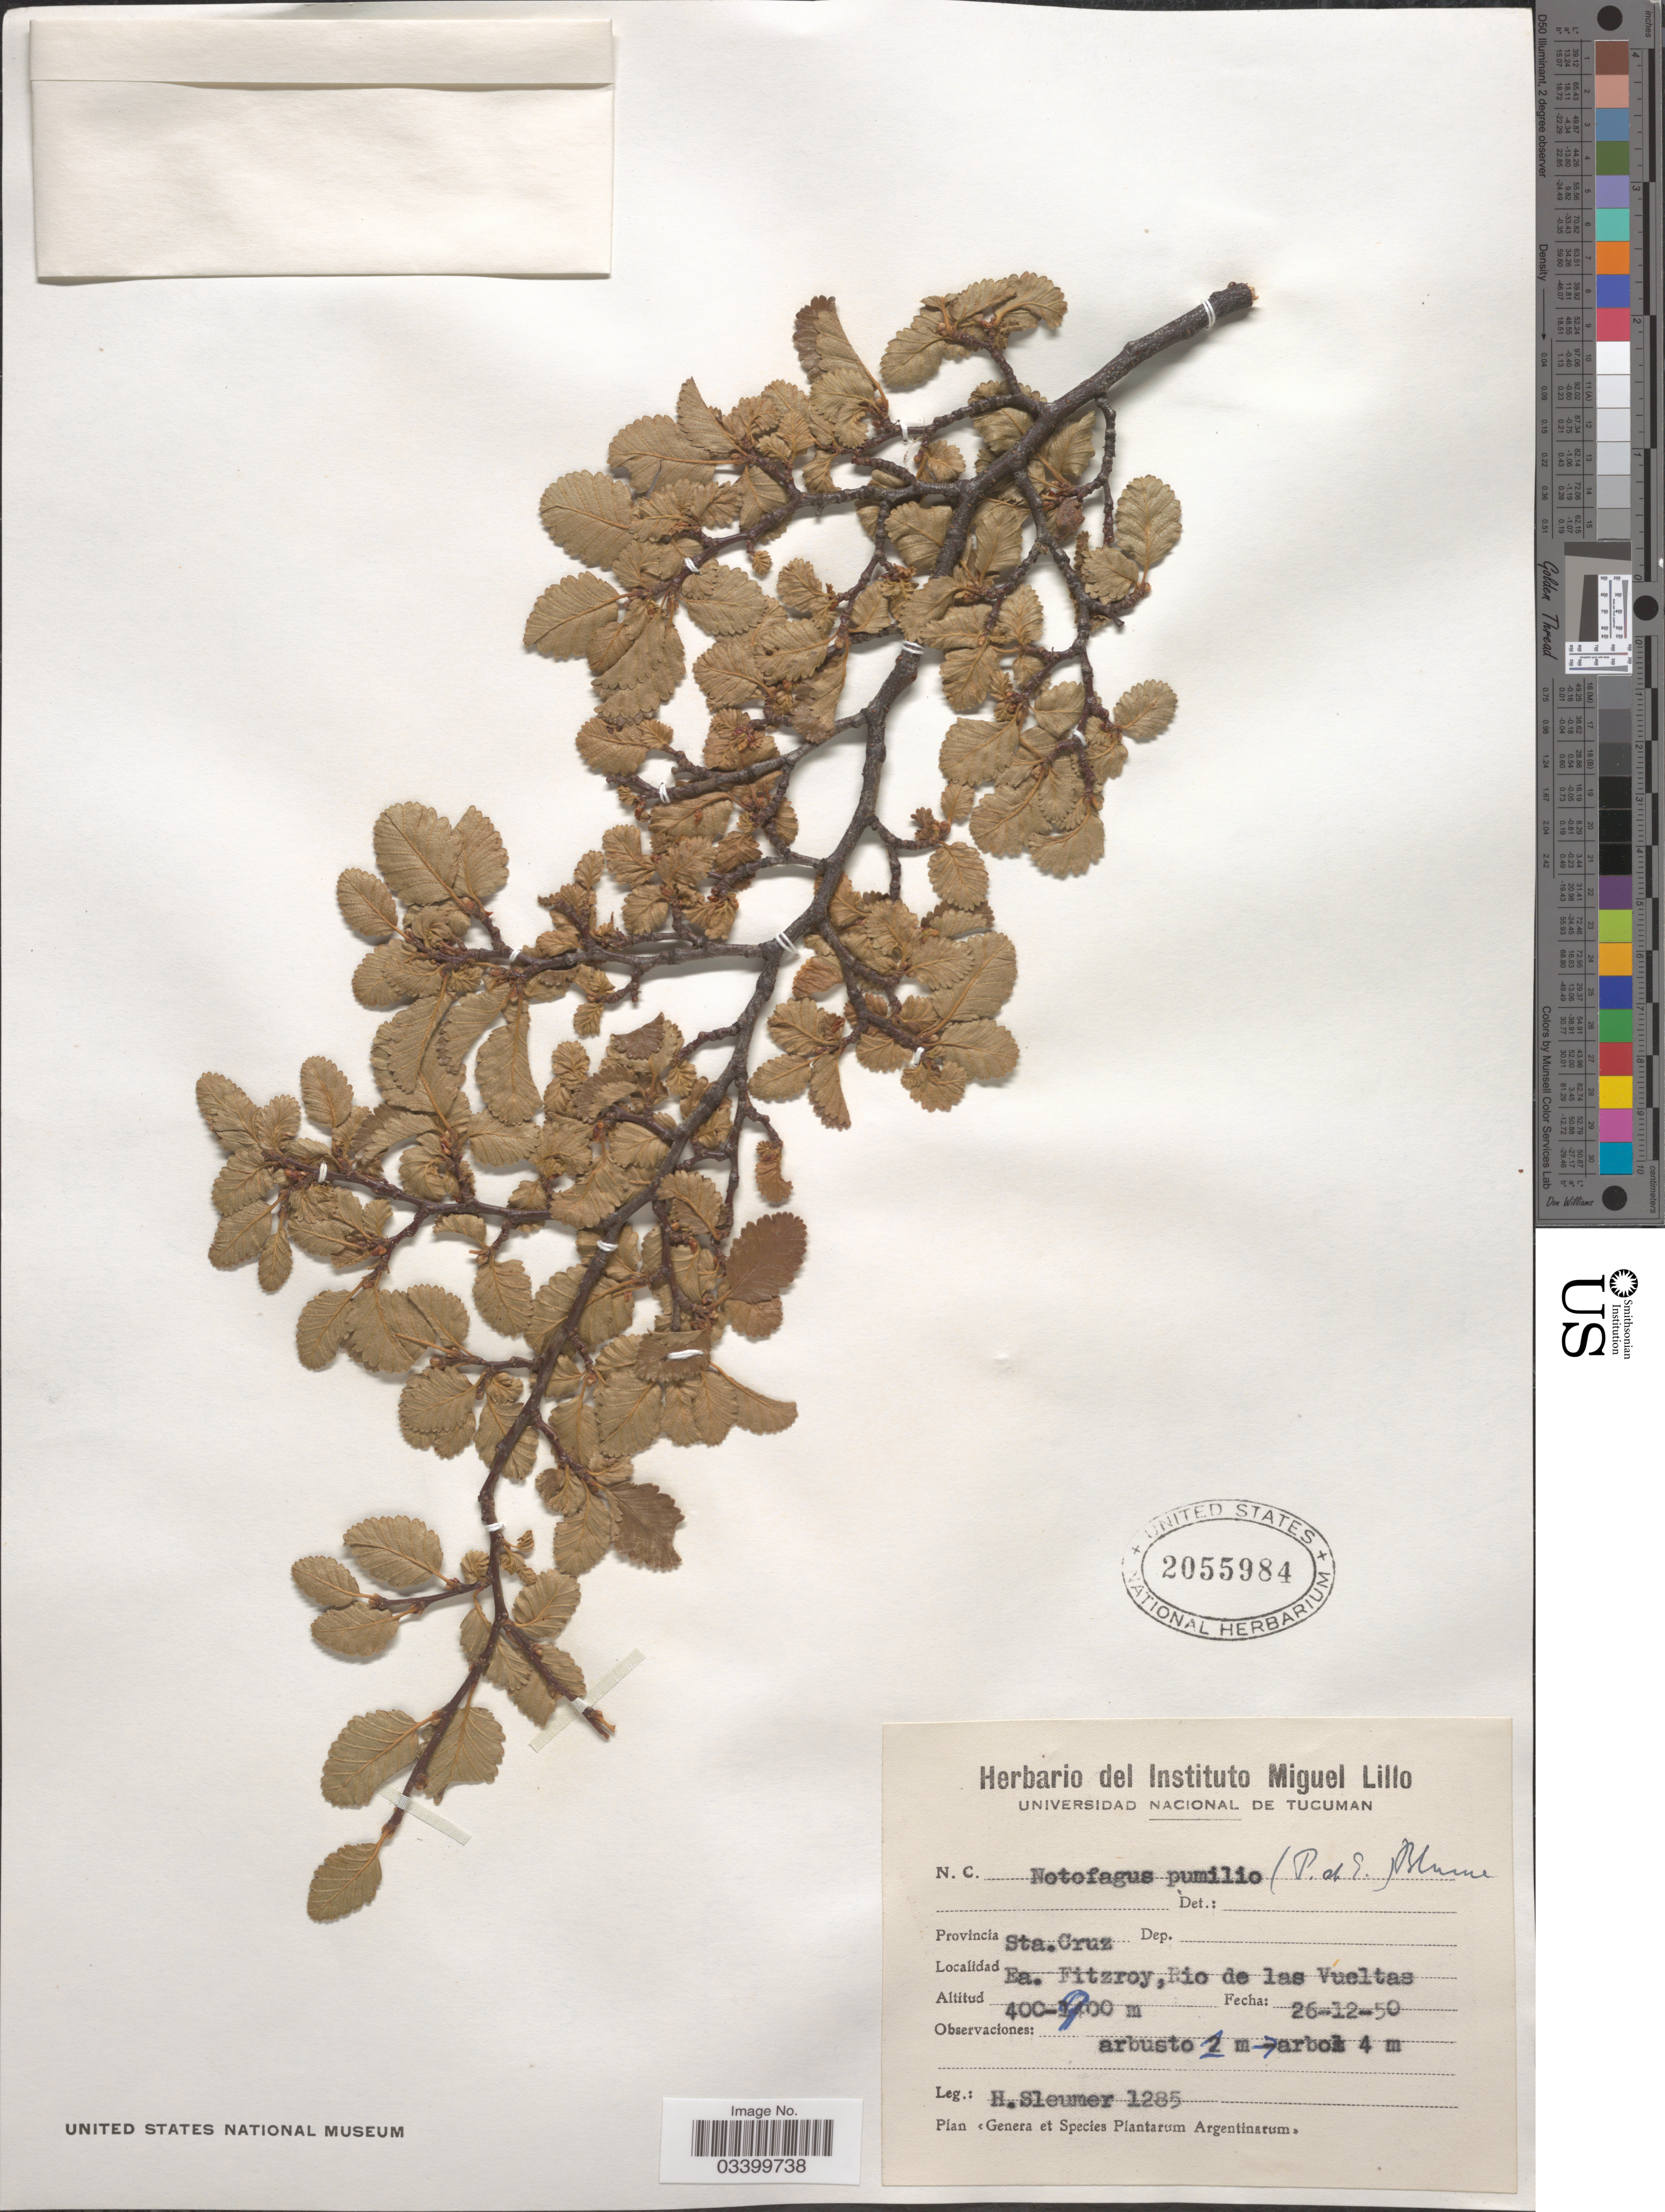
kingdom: Plantae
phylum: Tracheophyta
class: Magnoliopsida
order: Fagales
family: Nothofagaceae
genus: Nothofagus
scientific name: Nothofagus pumilio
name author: (Poepp. & Endl.) Krasser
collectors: H. O. Sleumer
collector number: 1285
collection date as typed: Transcribed d/m/y: 26/12/50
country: Argentina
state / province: Santa Cruz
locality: Ea. Fitzroy, Rio de las Vueltas.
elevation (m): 400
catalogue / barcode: US 2055984